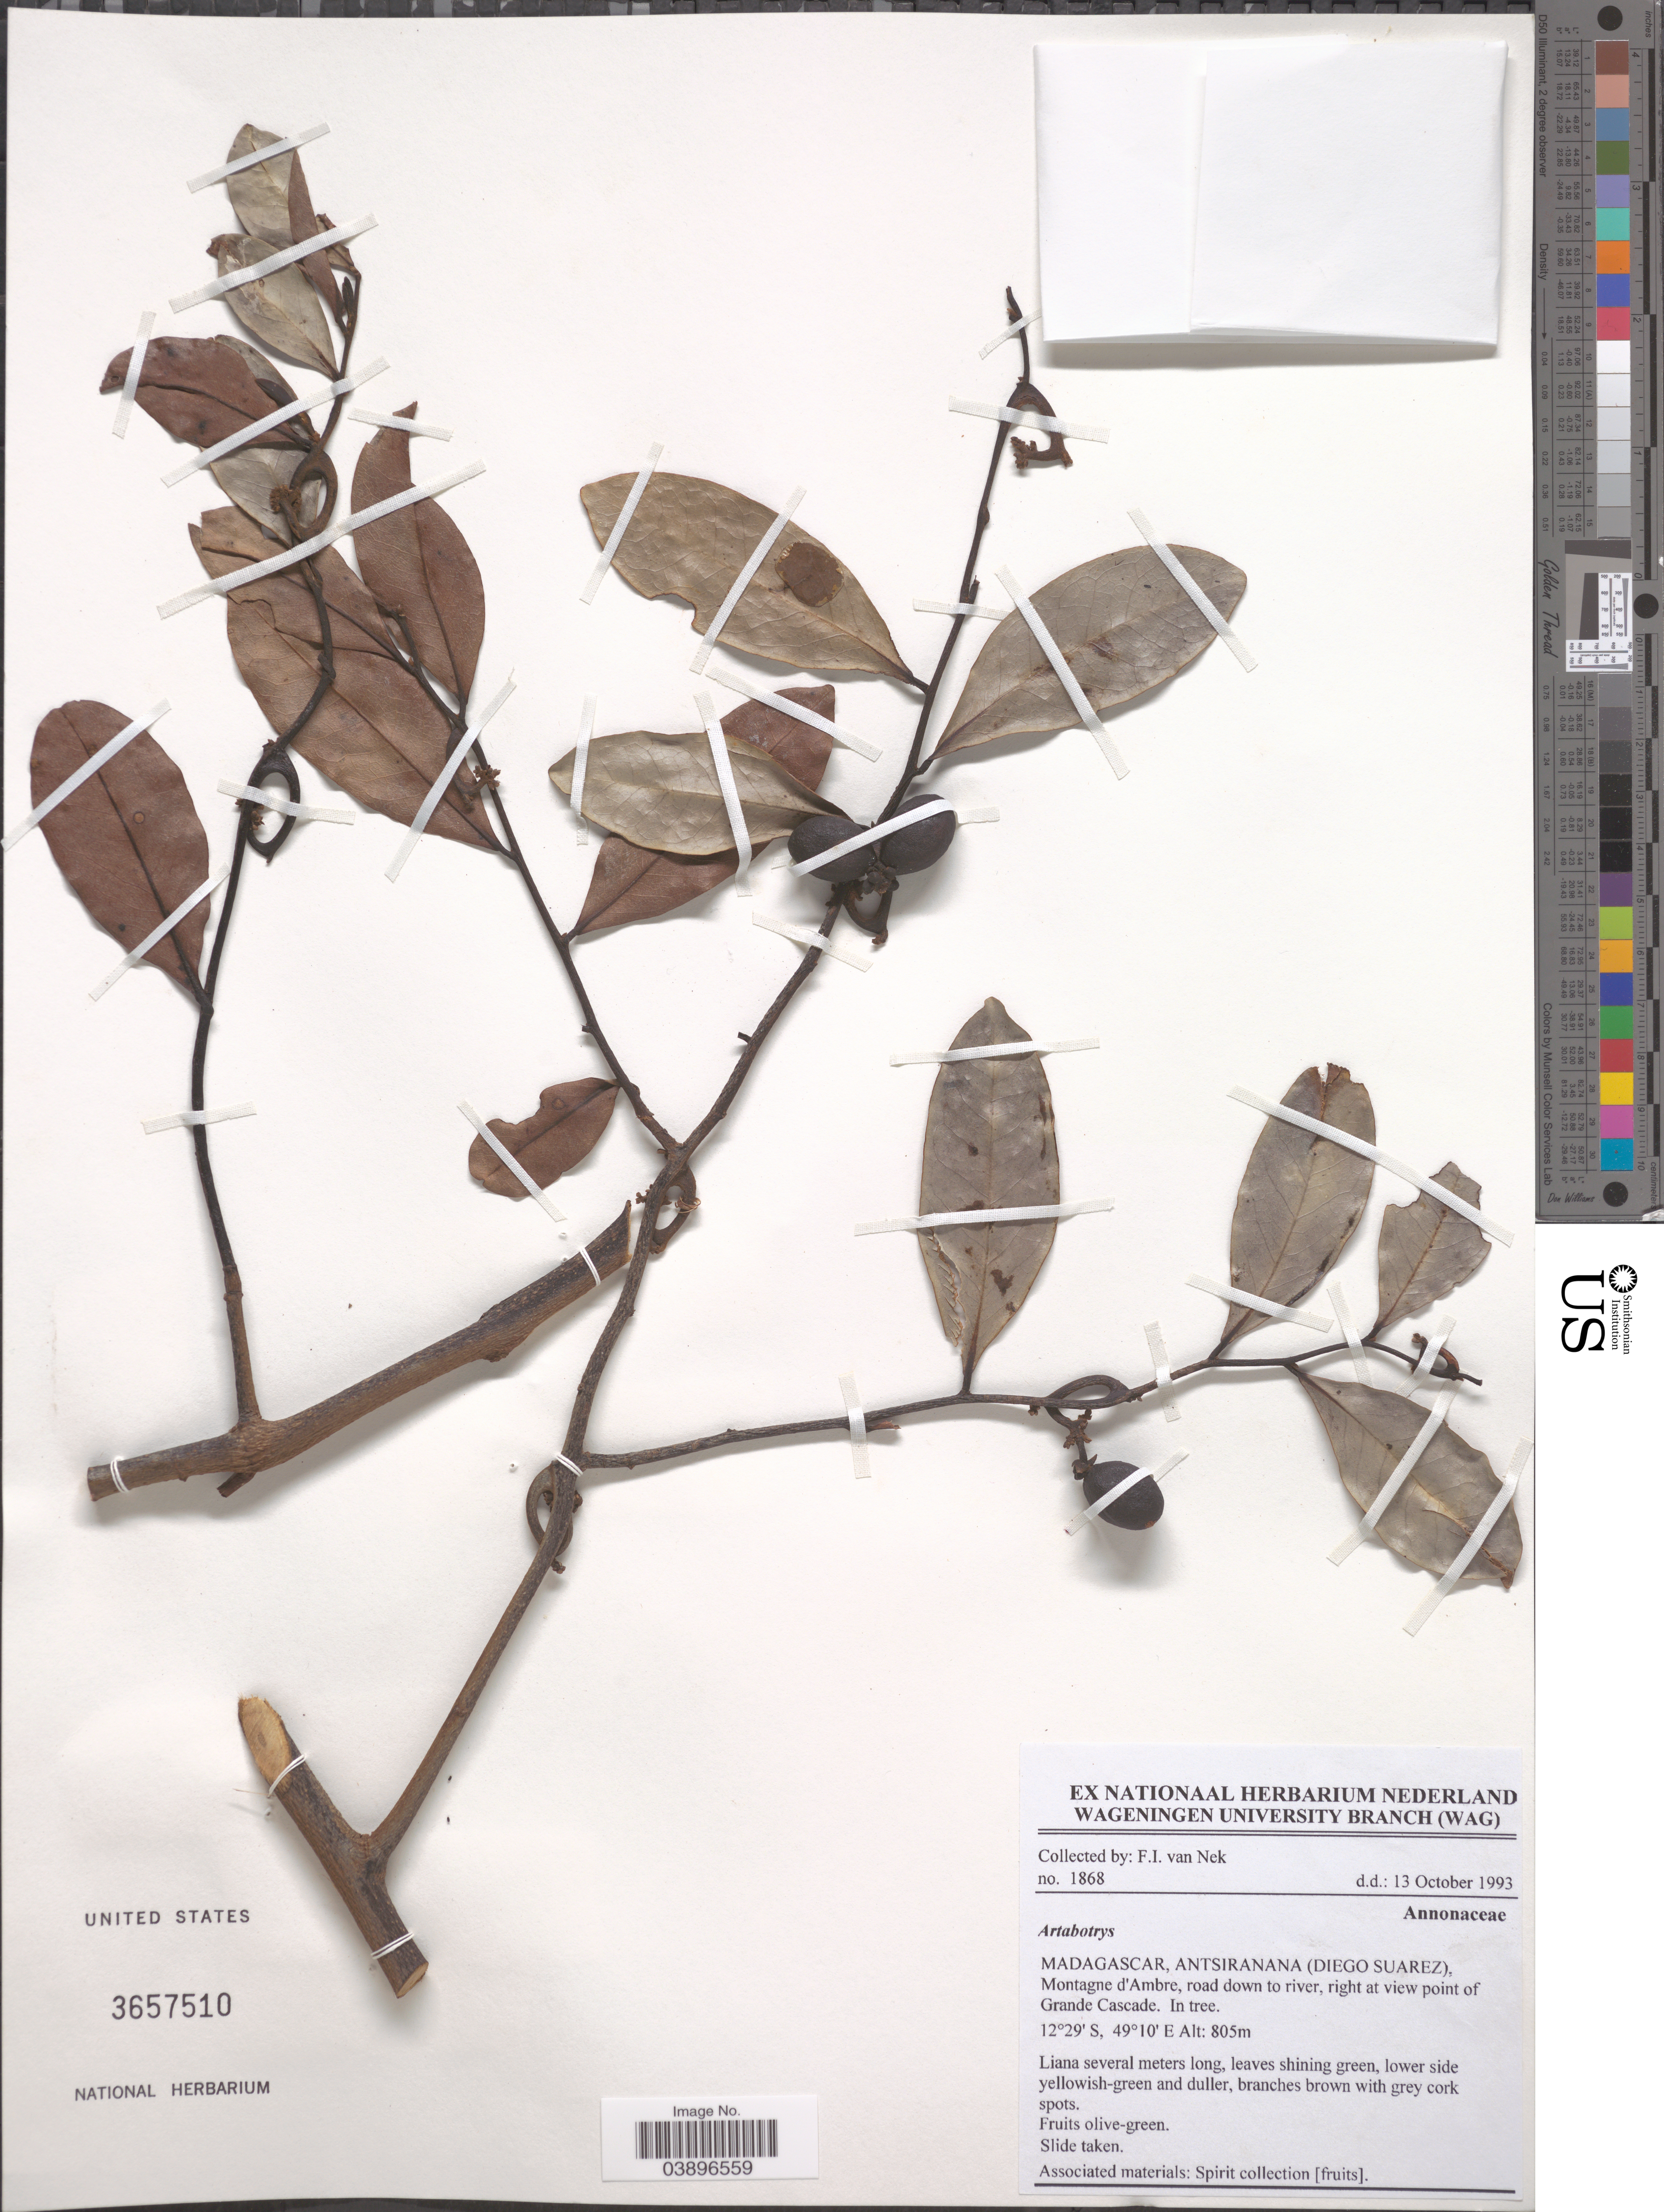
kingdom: Plantae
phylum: Tracheophyta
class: Magnoliopsida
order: Magnoliales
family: Annonaceae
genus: Artabotrys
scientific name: Artabotrys sp.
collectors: F. van Nek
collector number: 1868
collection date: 1993-10-13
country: Madagascar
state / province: Diana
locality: (Diego Suarez), Montagne d'Ambre, road down to river, right at view point of Grande Cascade.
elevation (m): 805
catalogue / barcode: US 3657510